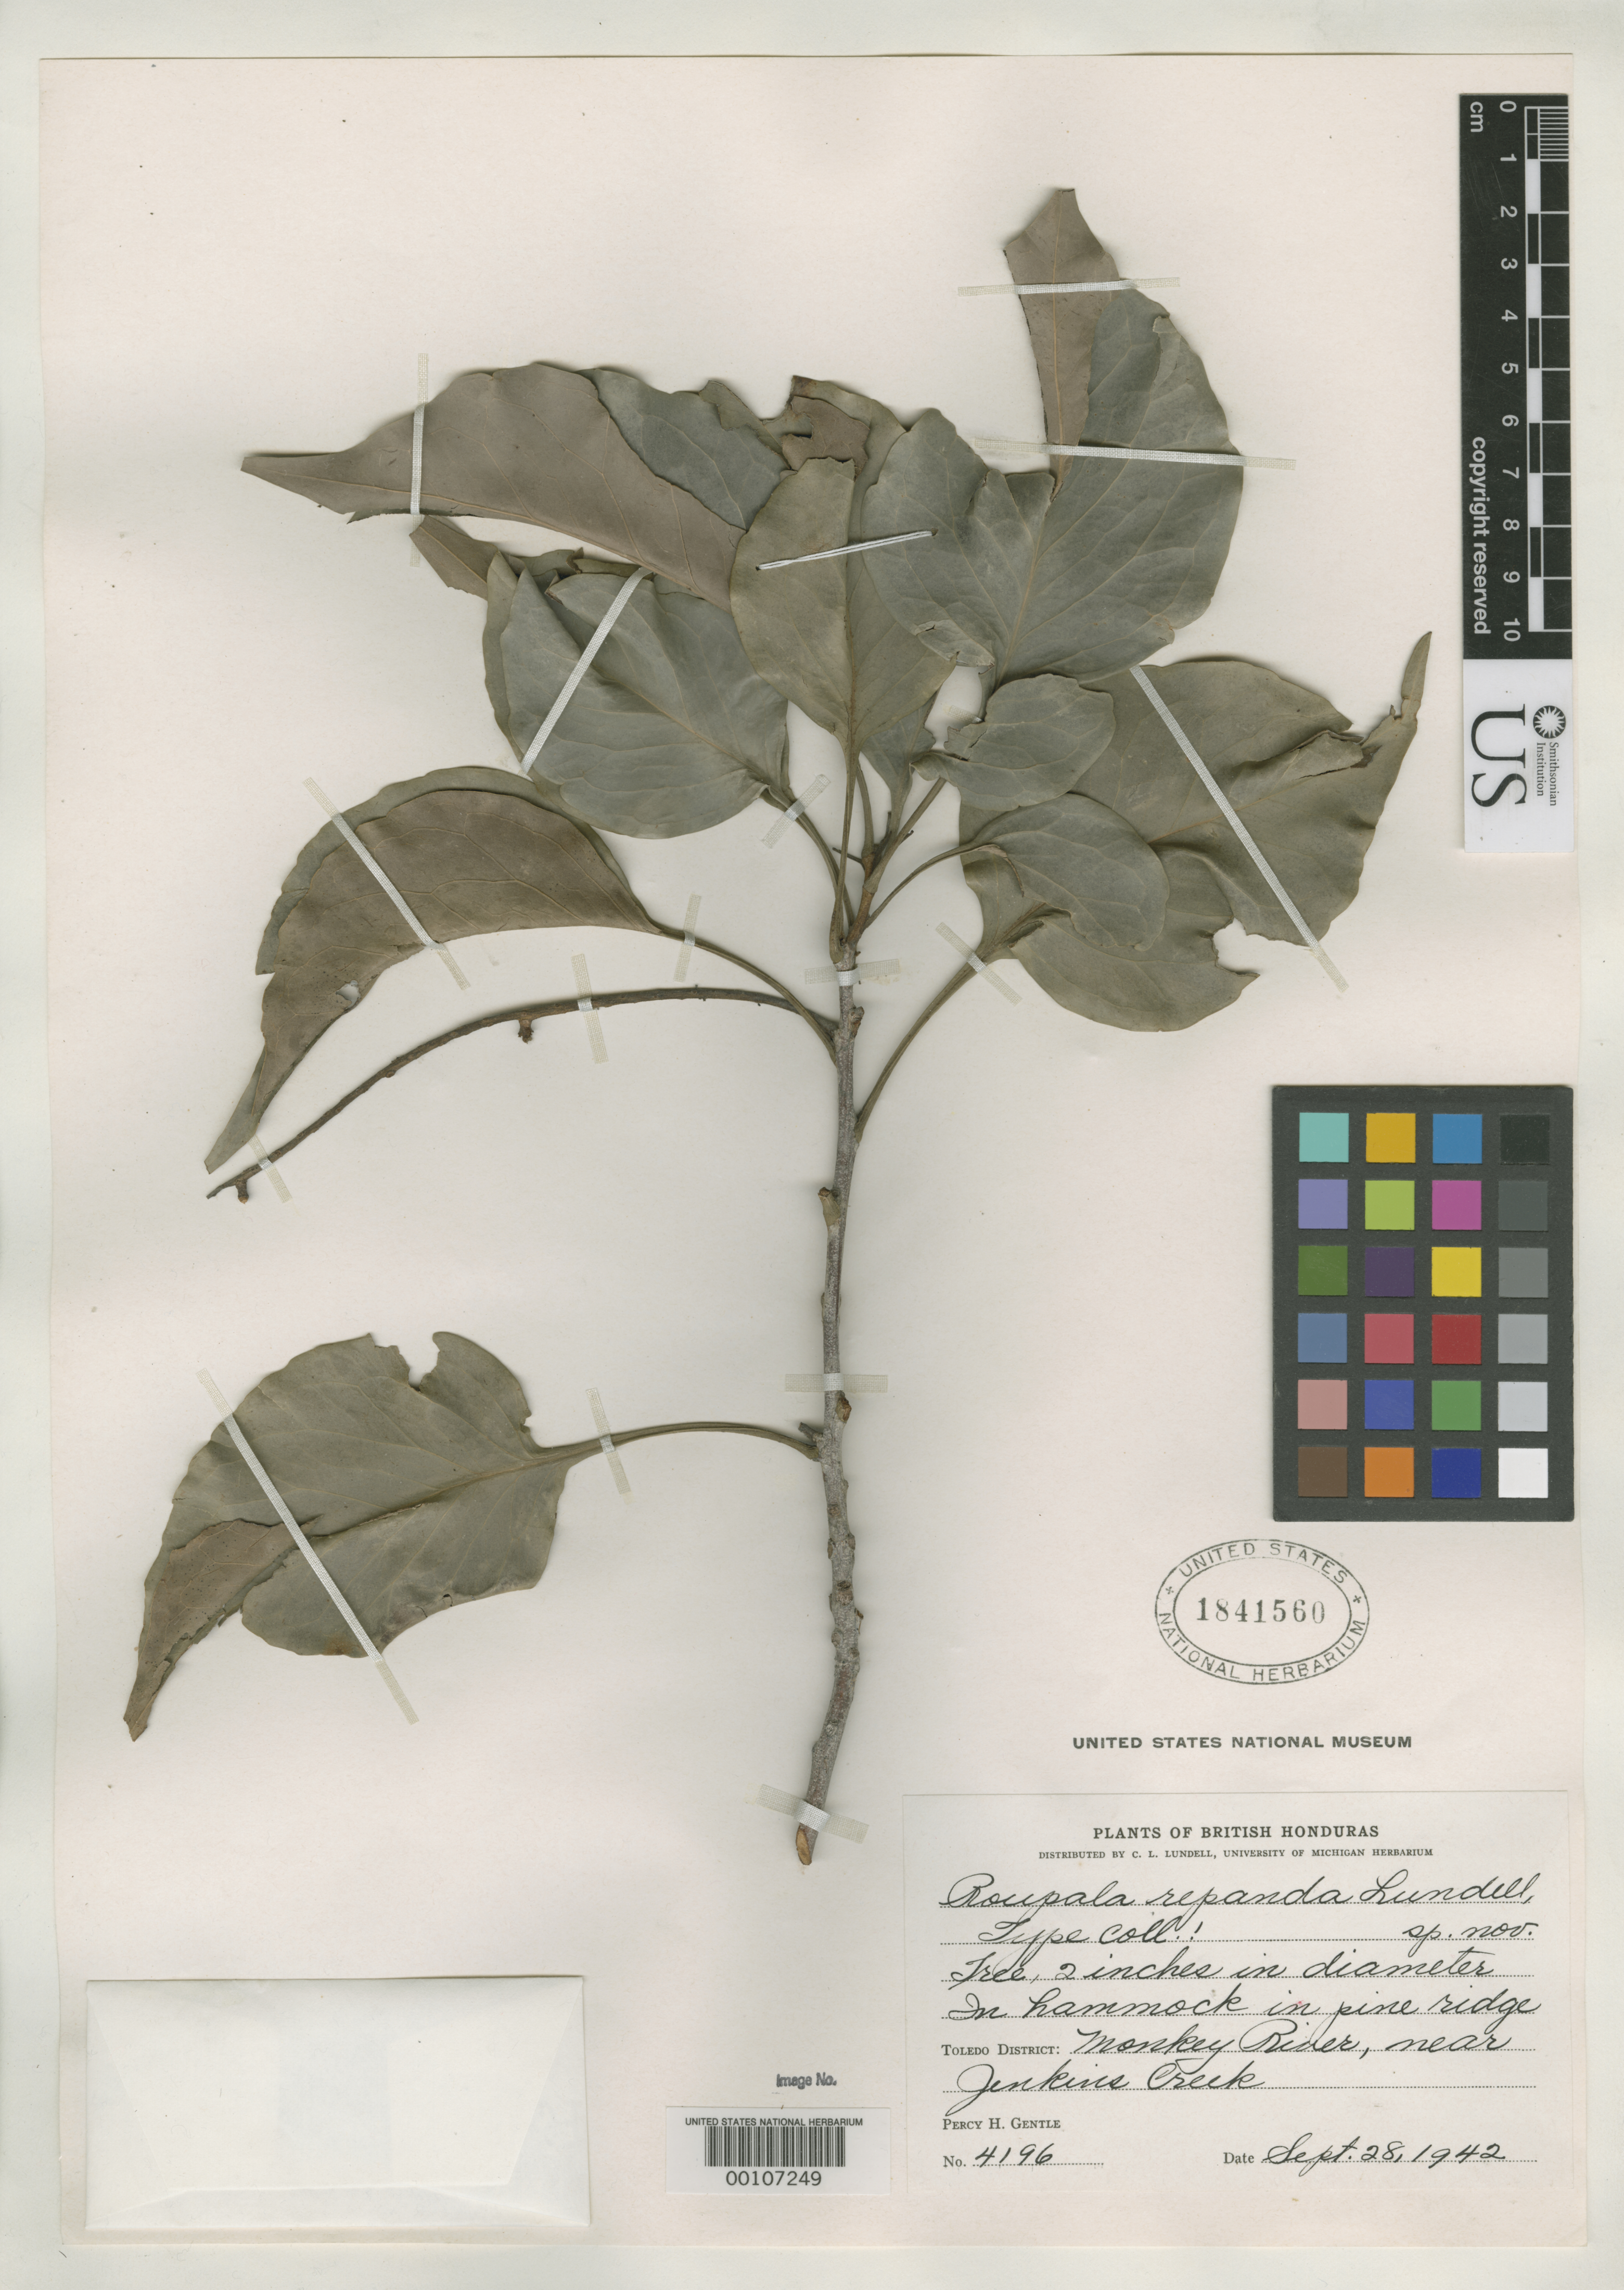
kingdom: Plantae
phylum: Tracheophyta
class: Magnoliopsida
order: Proteales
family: Proteaceae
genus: Roupala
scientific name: Roupala repanda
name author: Lundell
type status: Isotype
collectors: P. H. Gentle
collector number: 4196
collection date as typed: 28 Sep 1942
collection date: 1942-09-28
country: Belize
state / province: Toledo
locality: Monkey River, Jenkins Creek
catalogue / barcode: US 1841560